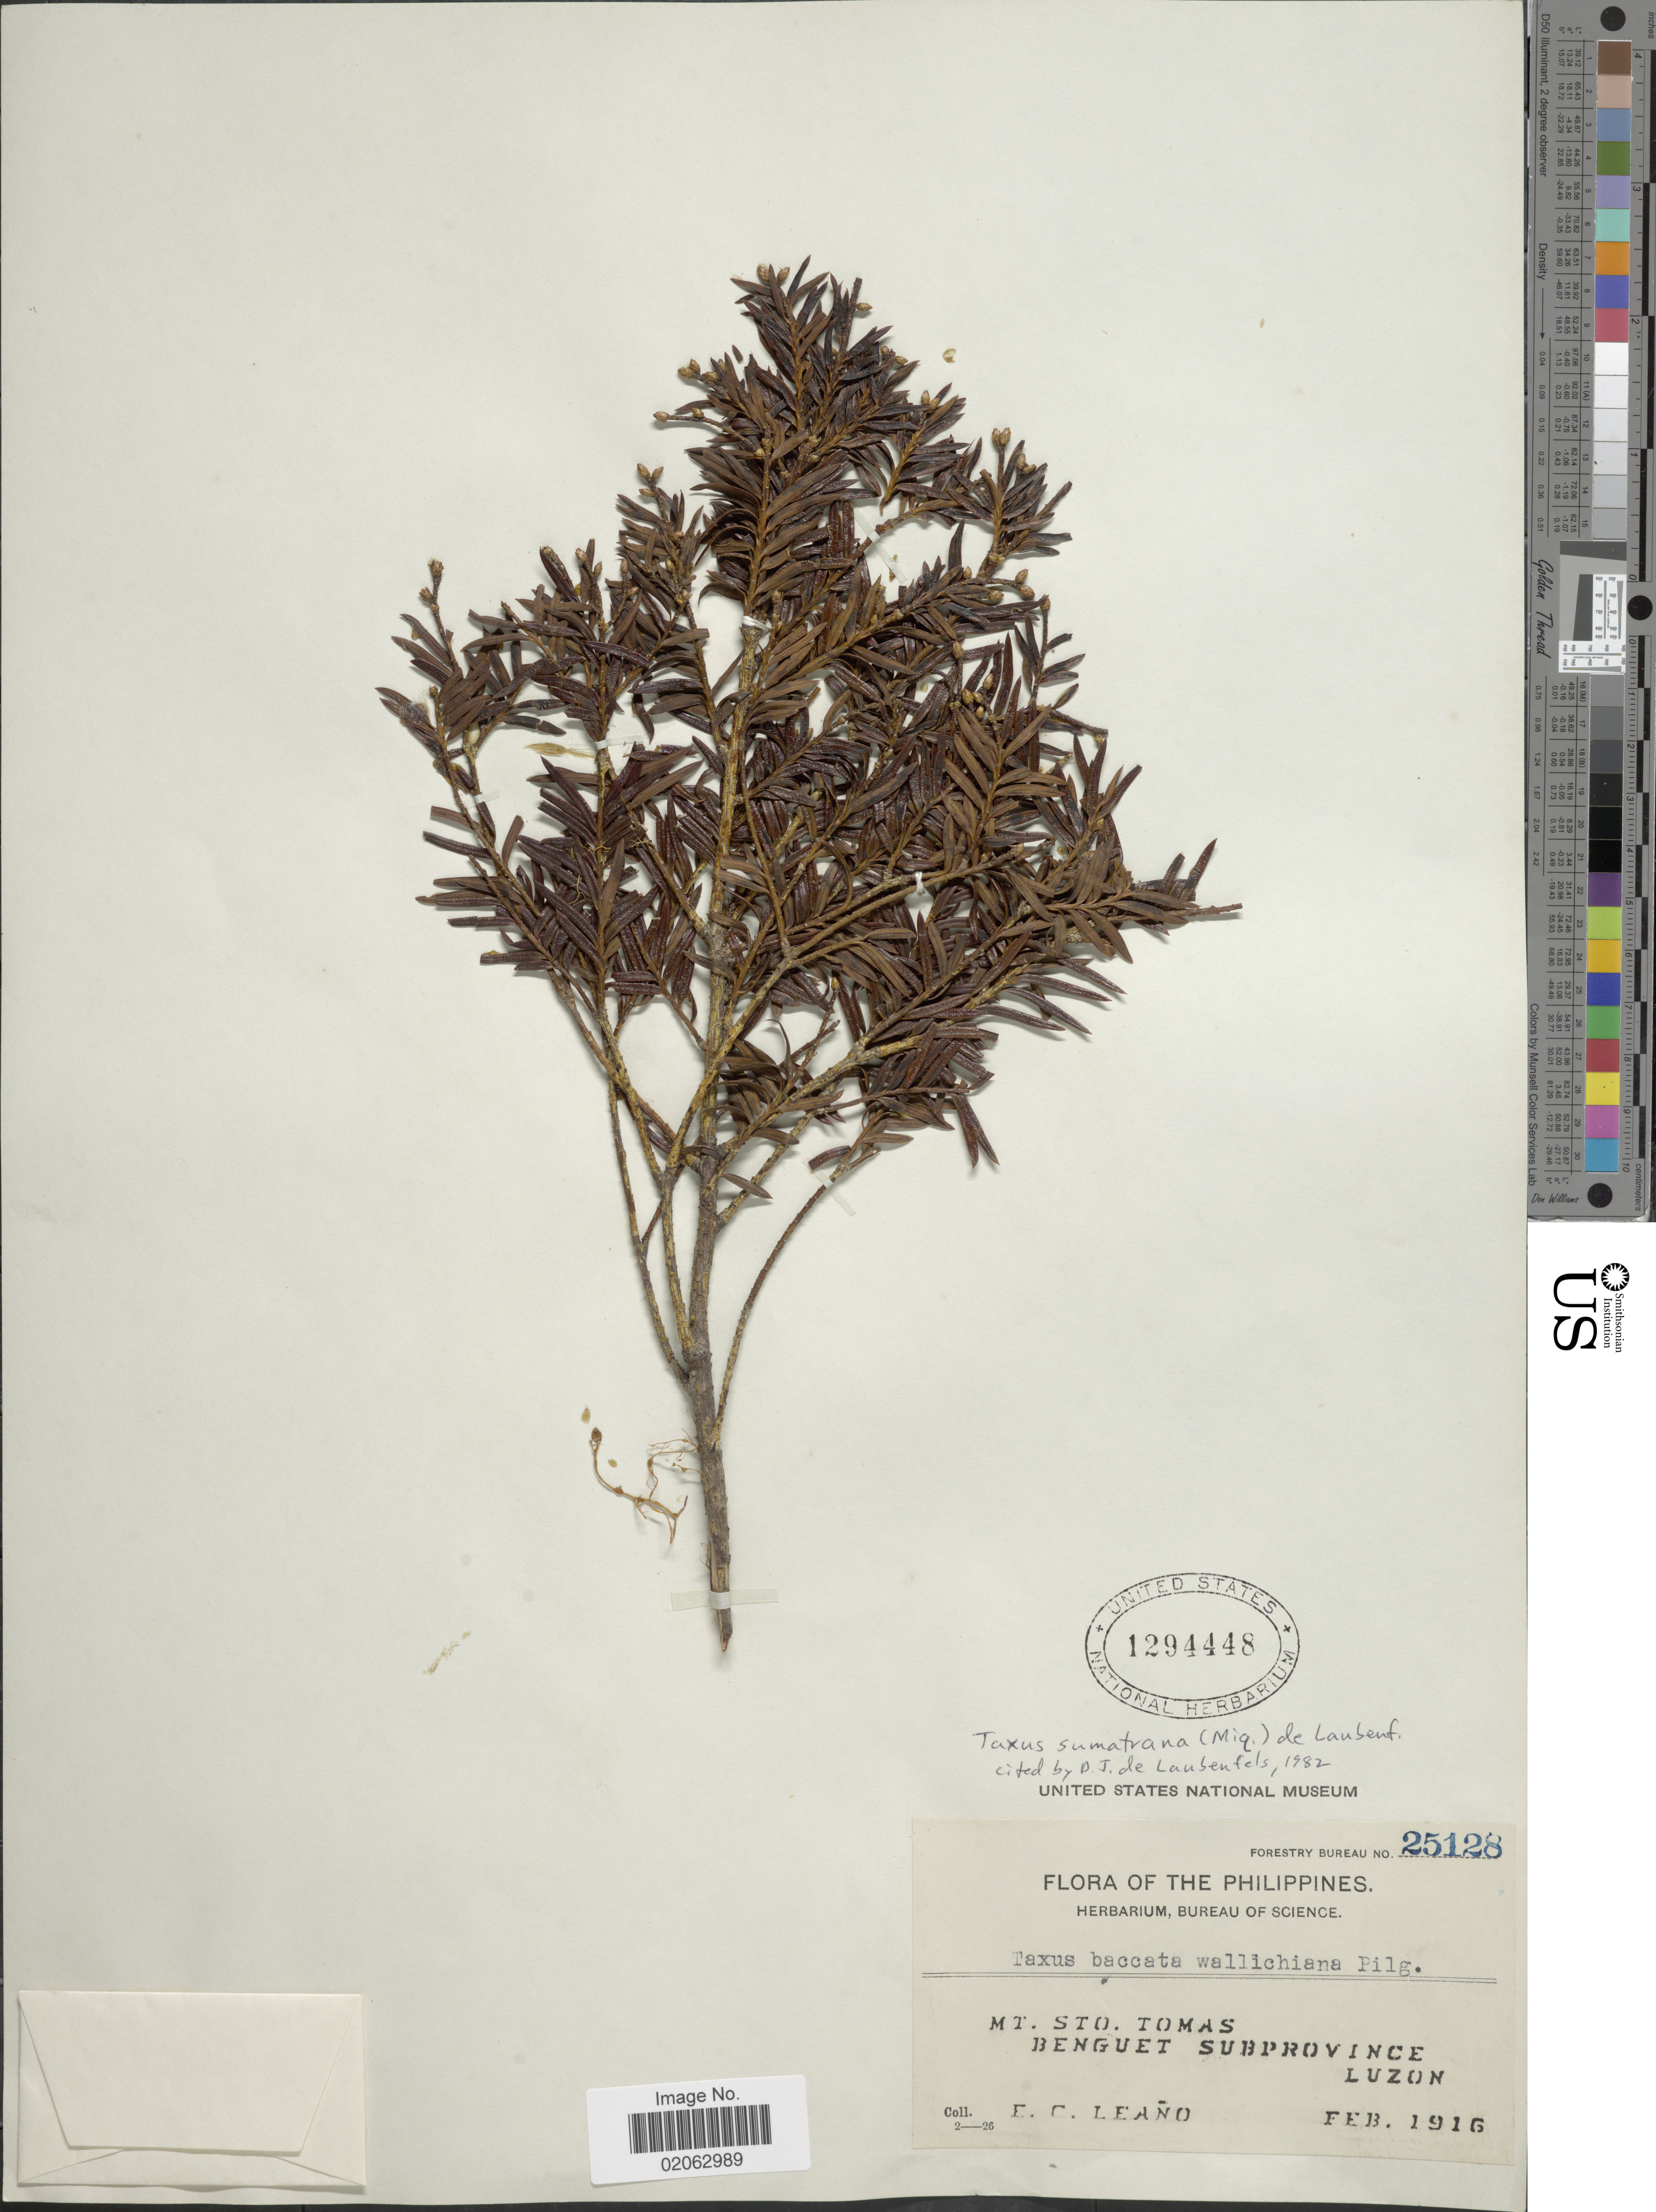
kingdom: Plantae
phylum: Tracheophyta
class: Pinopsida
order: Pinales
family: Taxaceae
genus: Taxus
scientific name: Taxus sumatrana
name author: (Miq.) de Laub.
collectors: E. Leano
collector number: forestry Bureau 25128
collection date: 1916-02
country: Philippines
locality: Mt. Sto. Tomas, Benguet Subprovince, Luzon.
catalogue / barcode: US 1294448